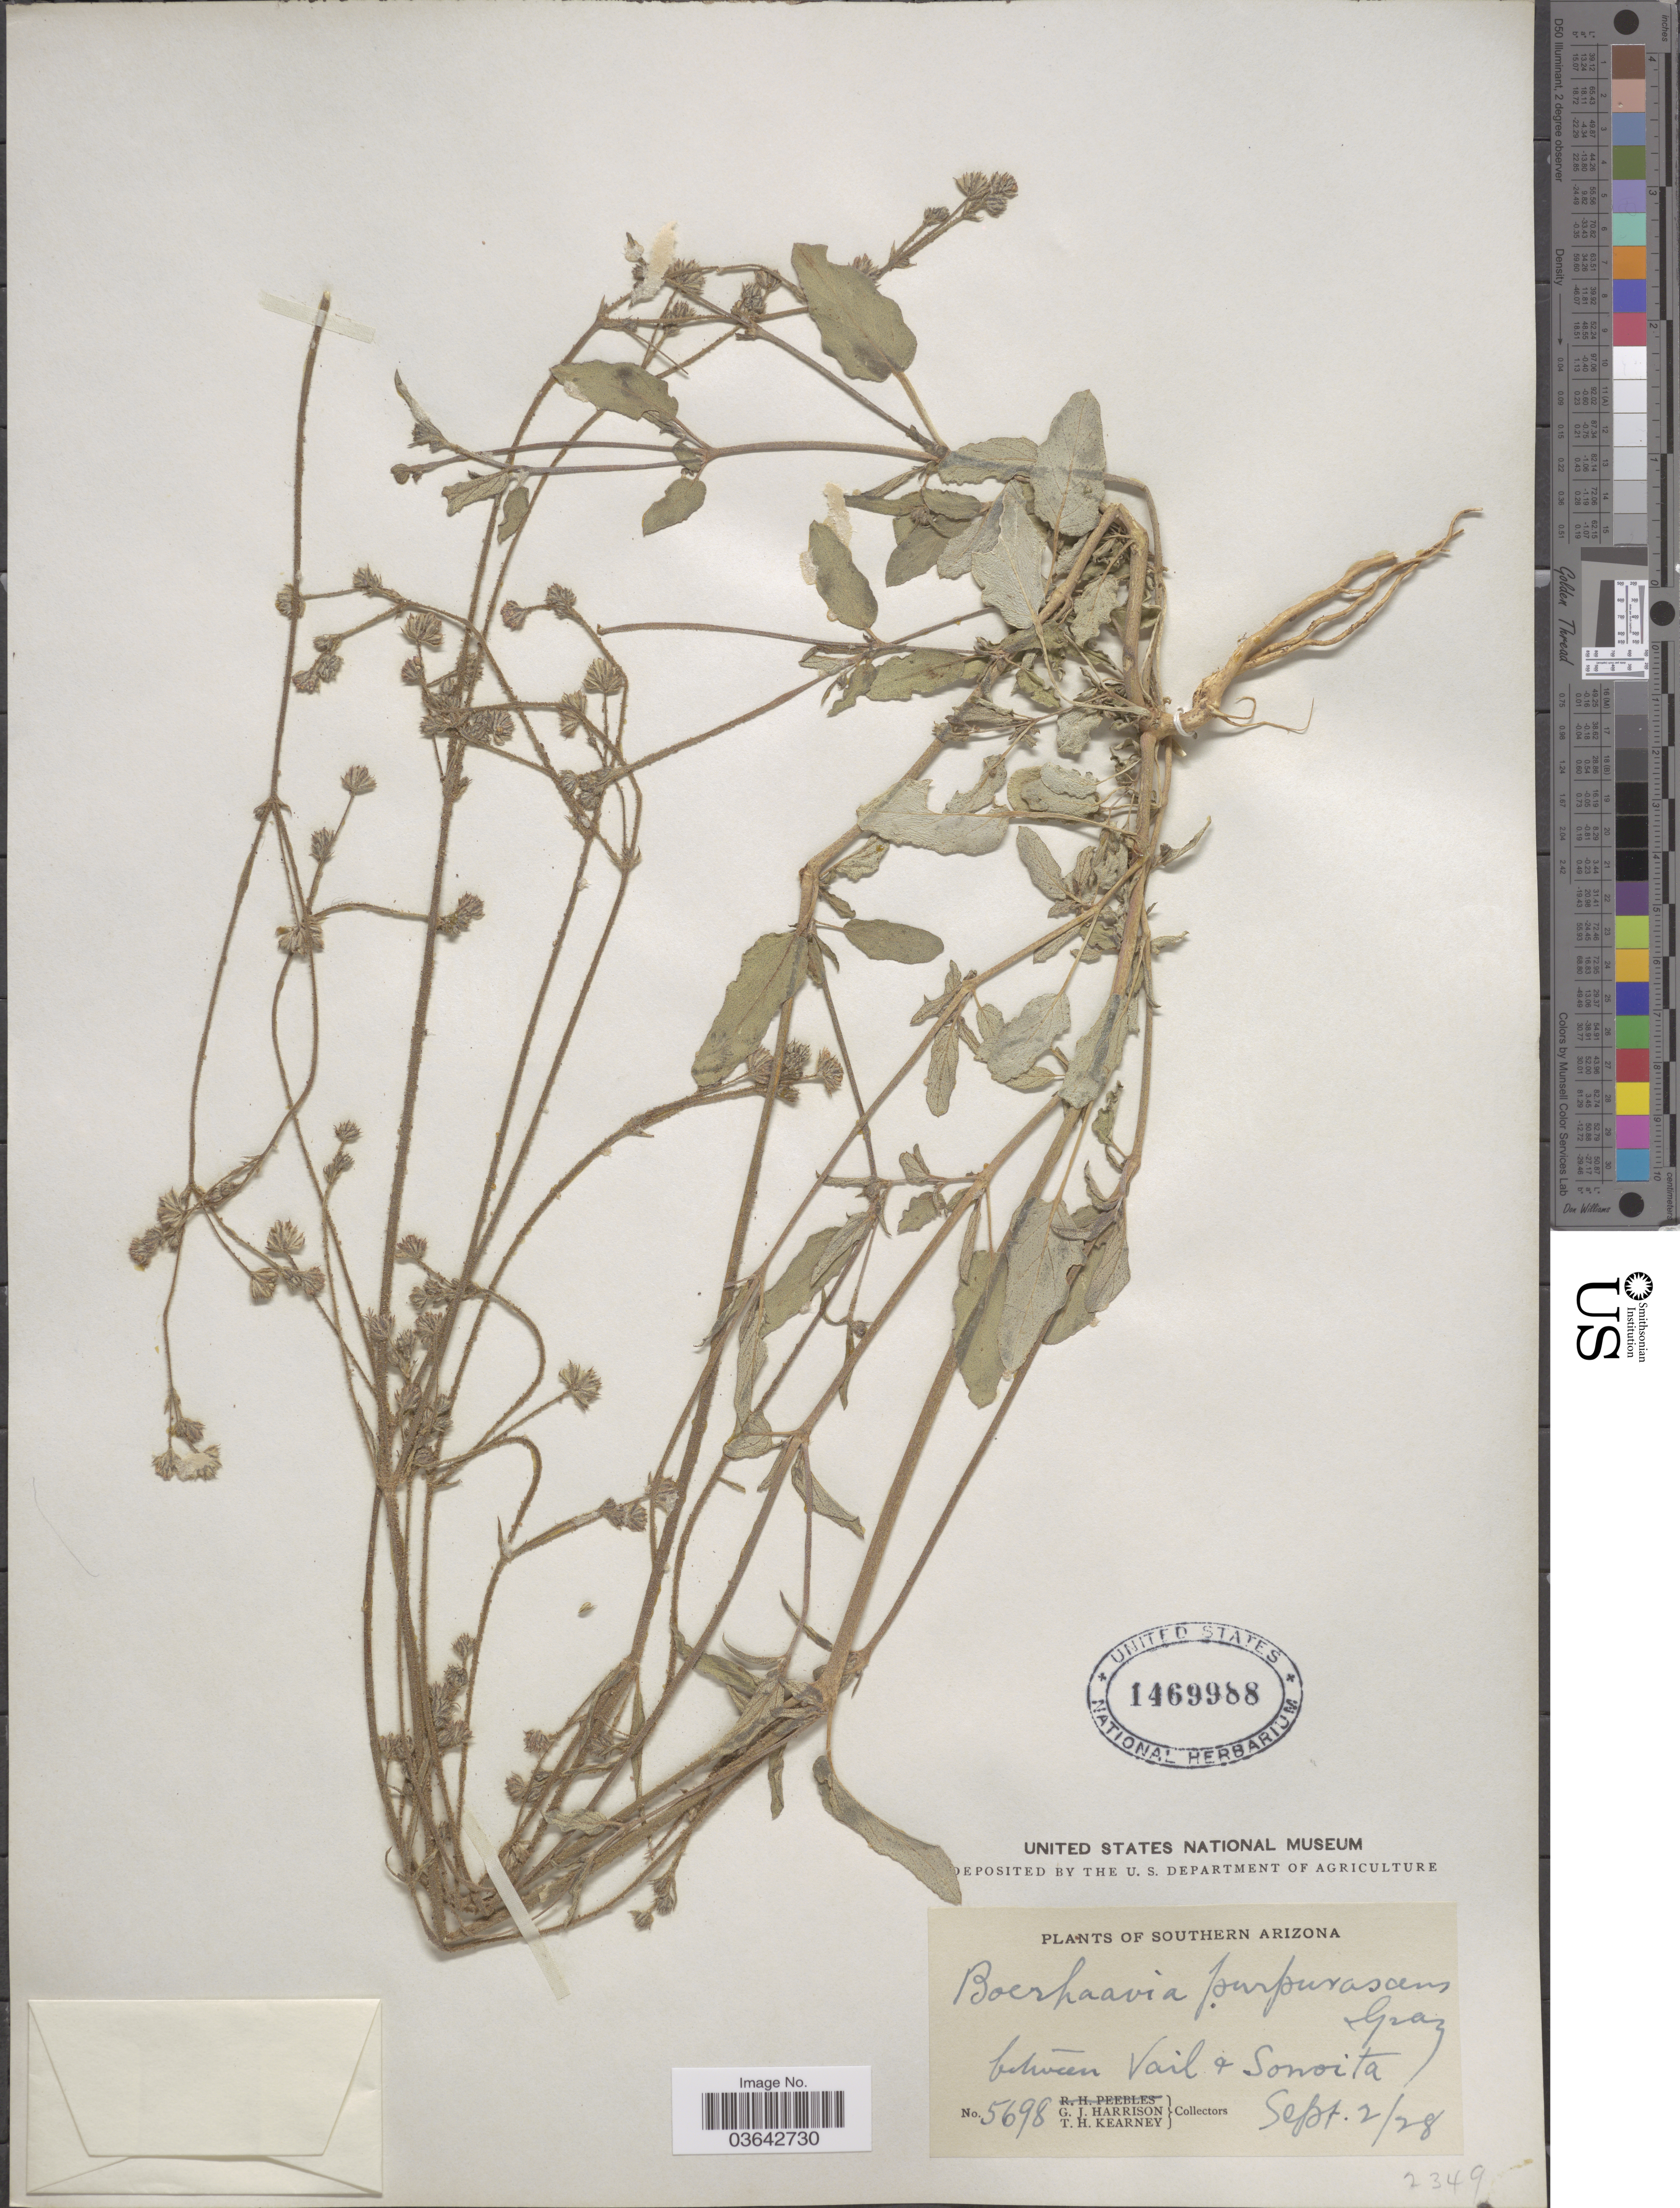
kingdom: Plantae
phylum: Tracheophyta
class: Magnoliopsida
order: Caryophyllales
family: Nyctaginaceae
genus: Boerhavia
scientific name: Boerhavia purpurascens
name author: A. Gray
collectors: G. J. Harrison & T. H. Kearney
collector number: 5698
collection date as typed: Transcribed d/m/y: 2/9/28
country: United States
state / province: Arizona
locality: Southern Arizona. Between Vail + Sonoita.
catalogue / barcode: US 1469988